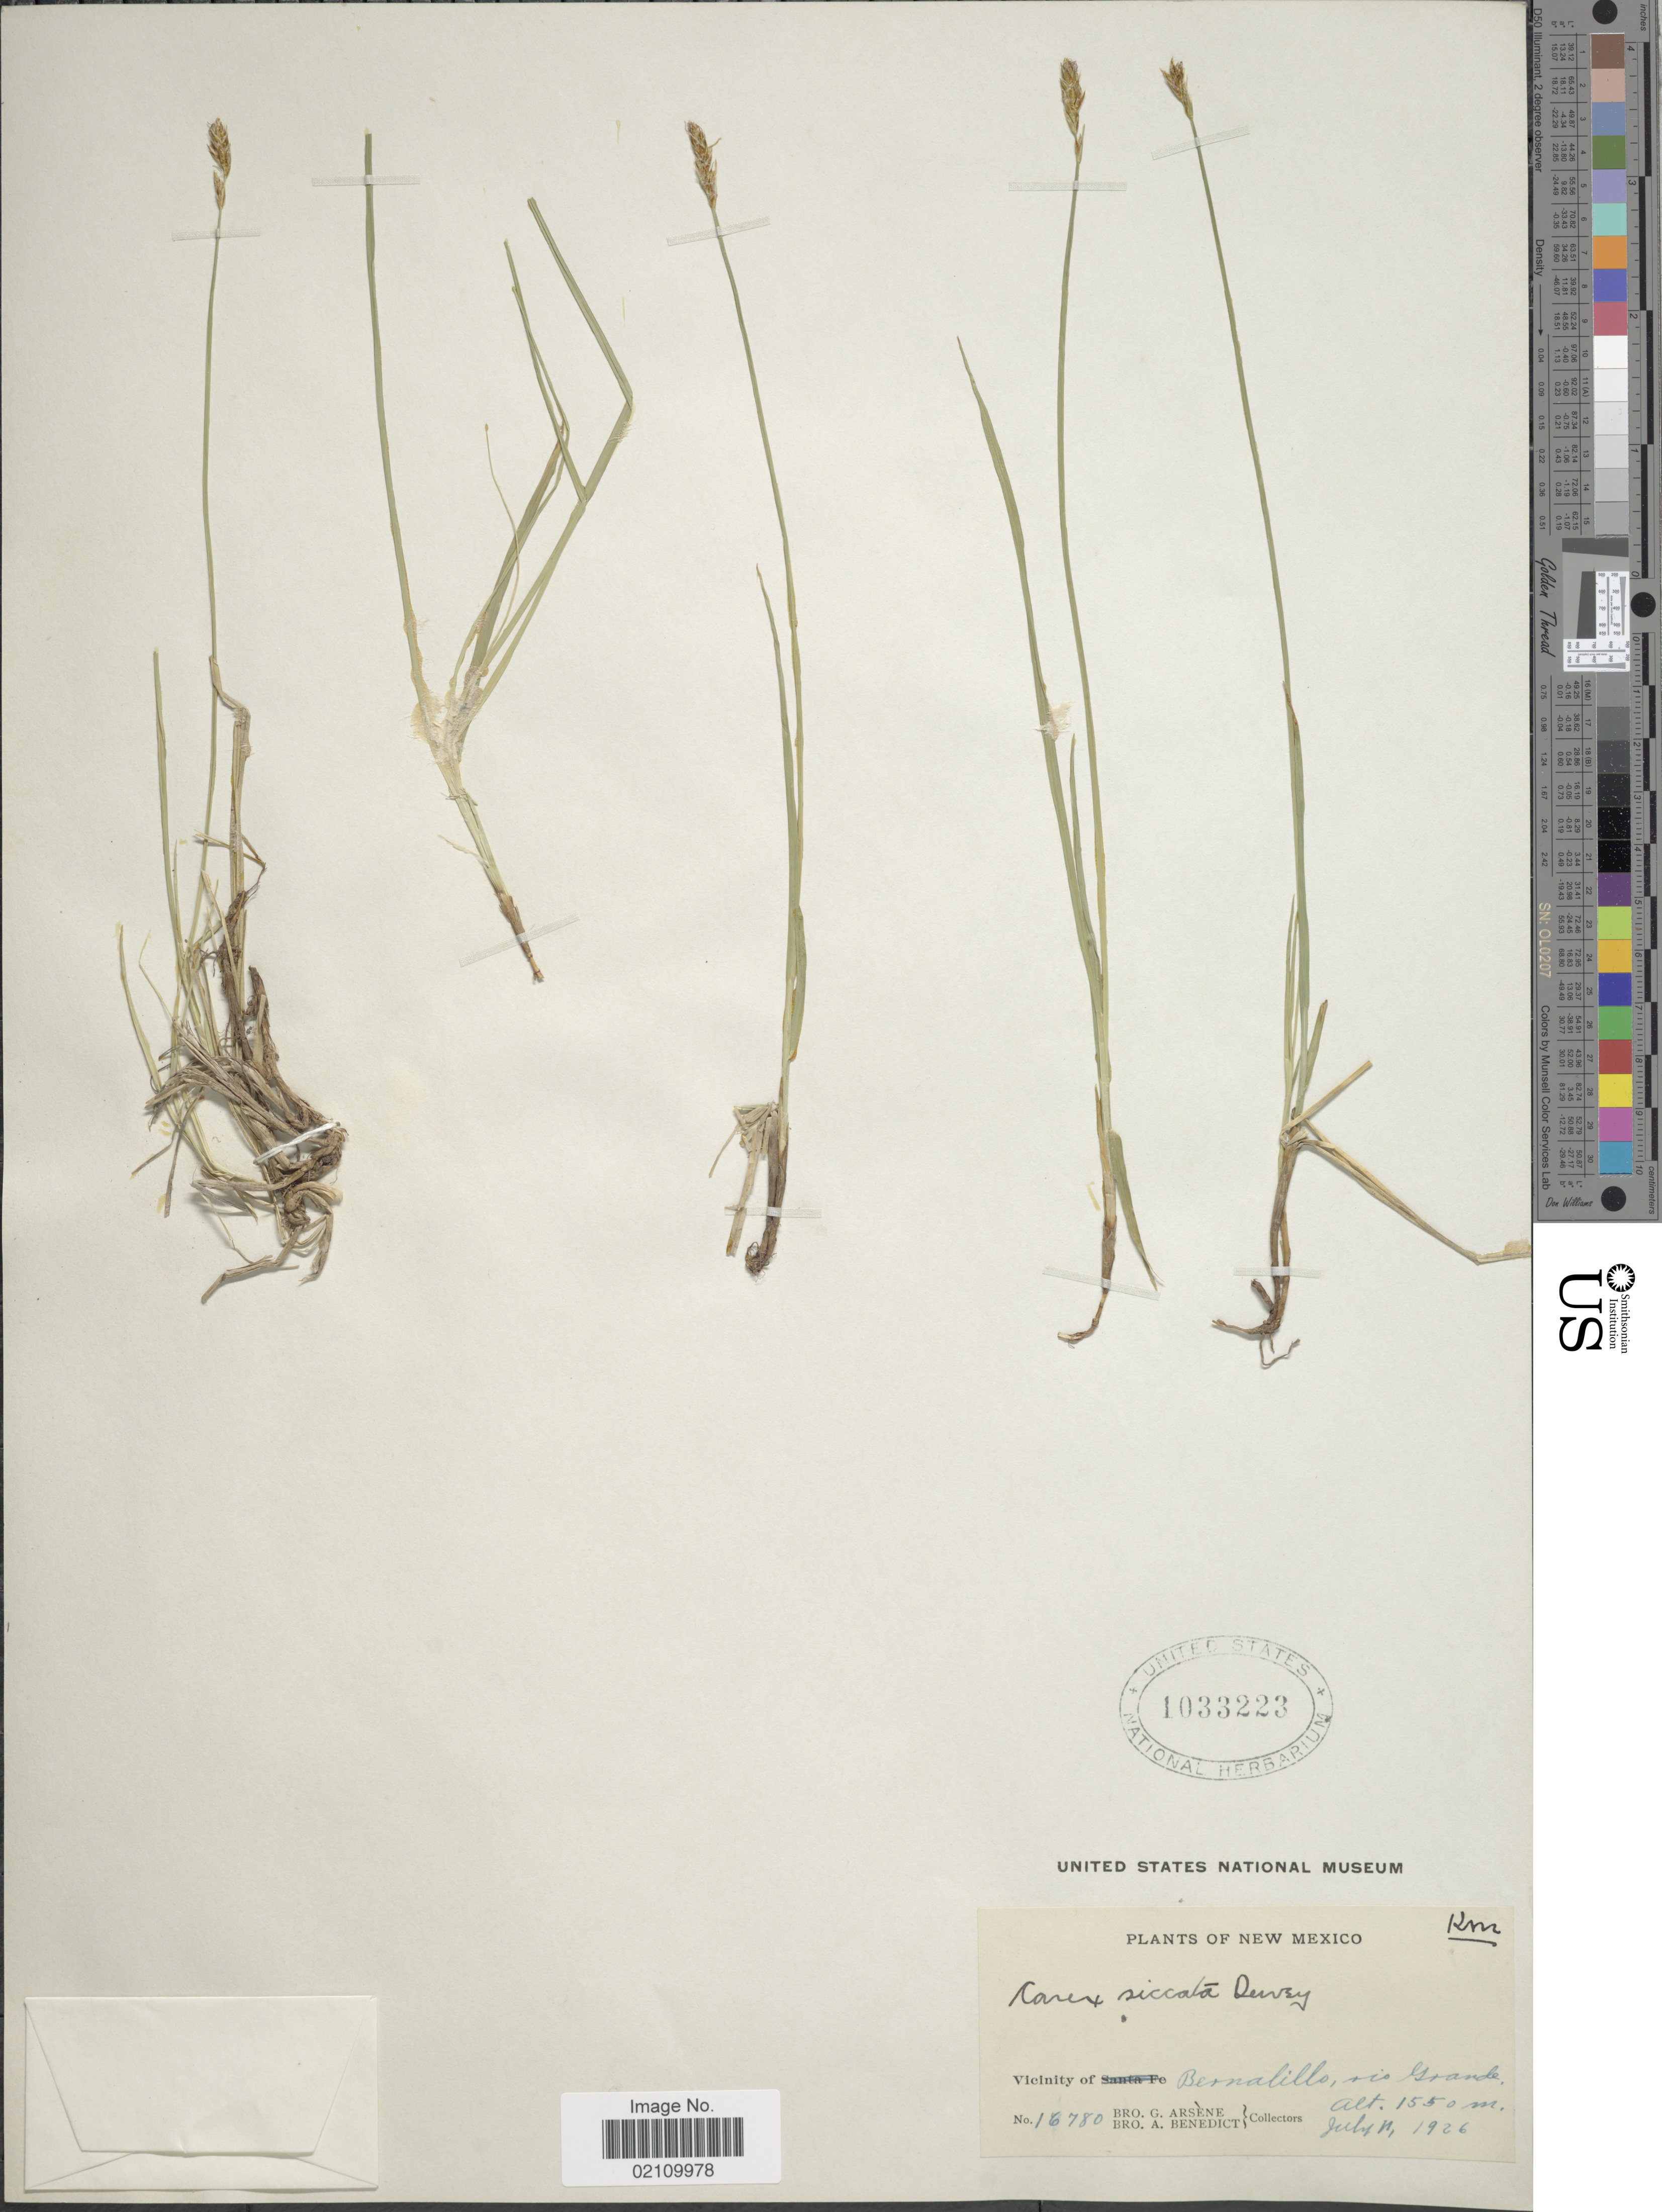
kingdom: Plantae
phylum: Tracheophyta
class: Liliopsida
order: Poales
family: Cyperaceae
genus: Carex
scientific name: Carex siccata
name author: Dewey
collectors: Bro. G. Arsène & Bro. A. Benedict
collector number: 16780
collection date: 1926-07-11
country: United States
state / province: New Mexico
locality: Vicinity of Bernalillo, Rio Grande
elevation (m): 1550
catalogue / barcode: US 1033223